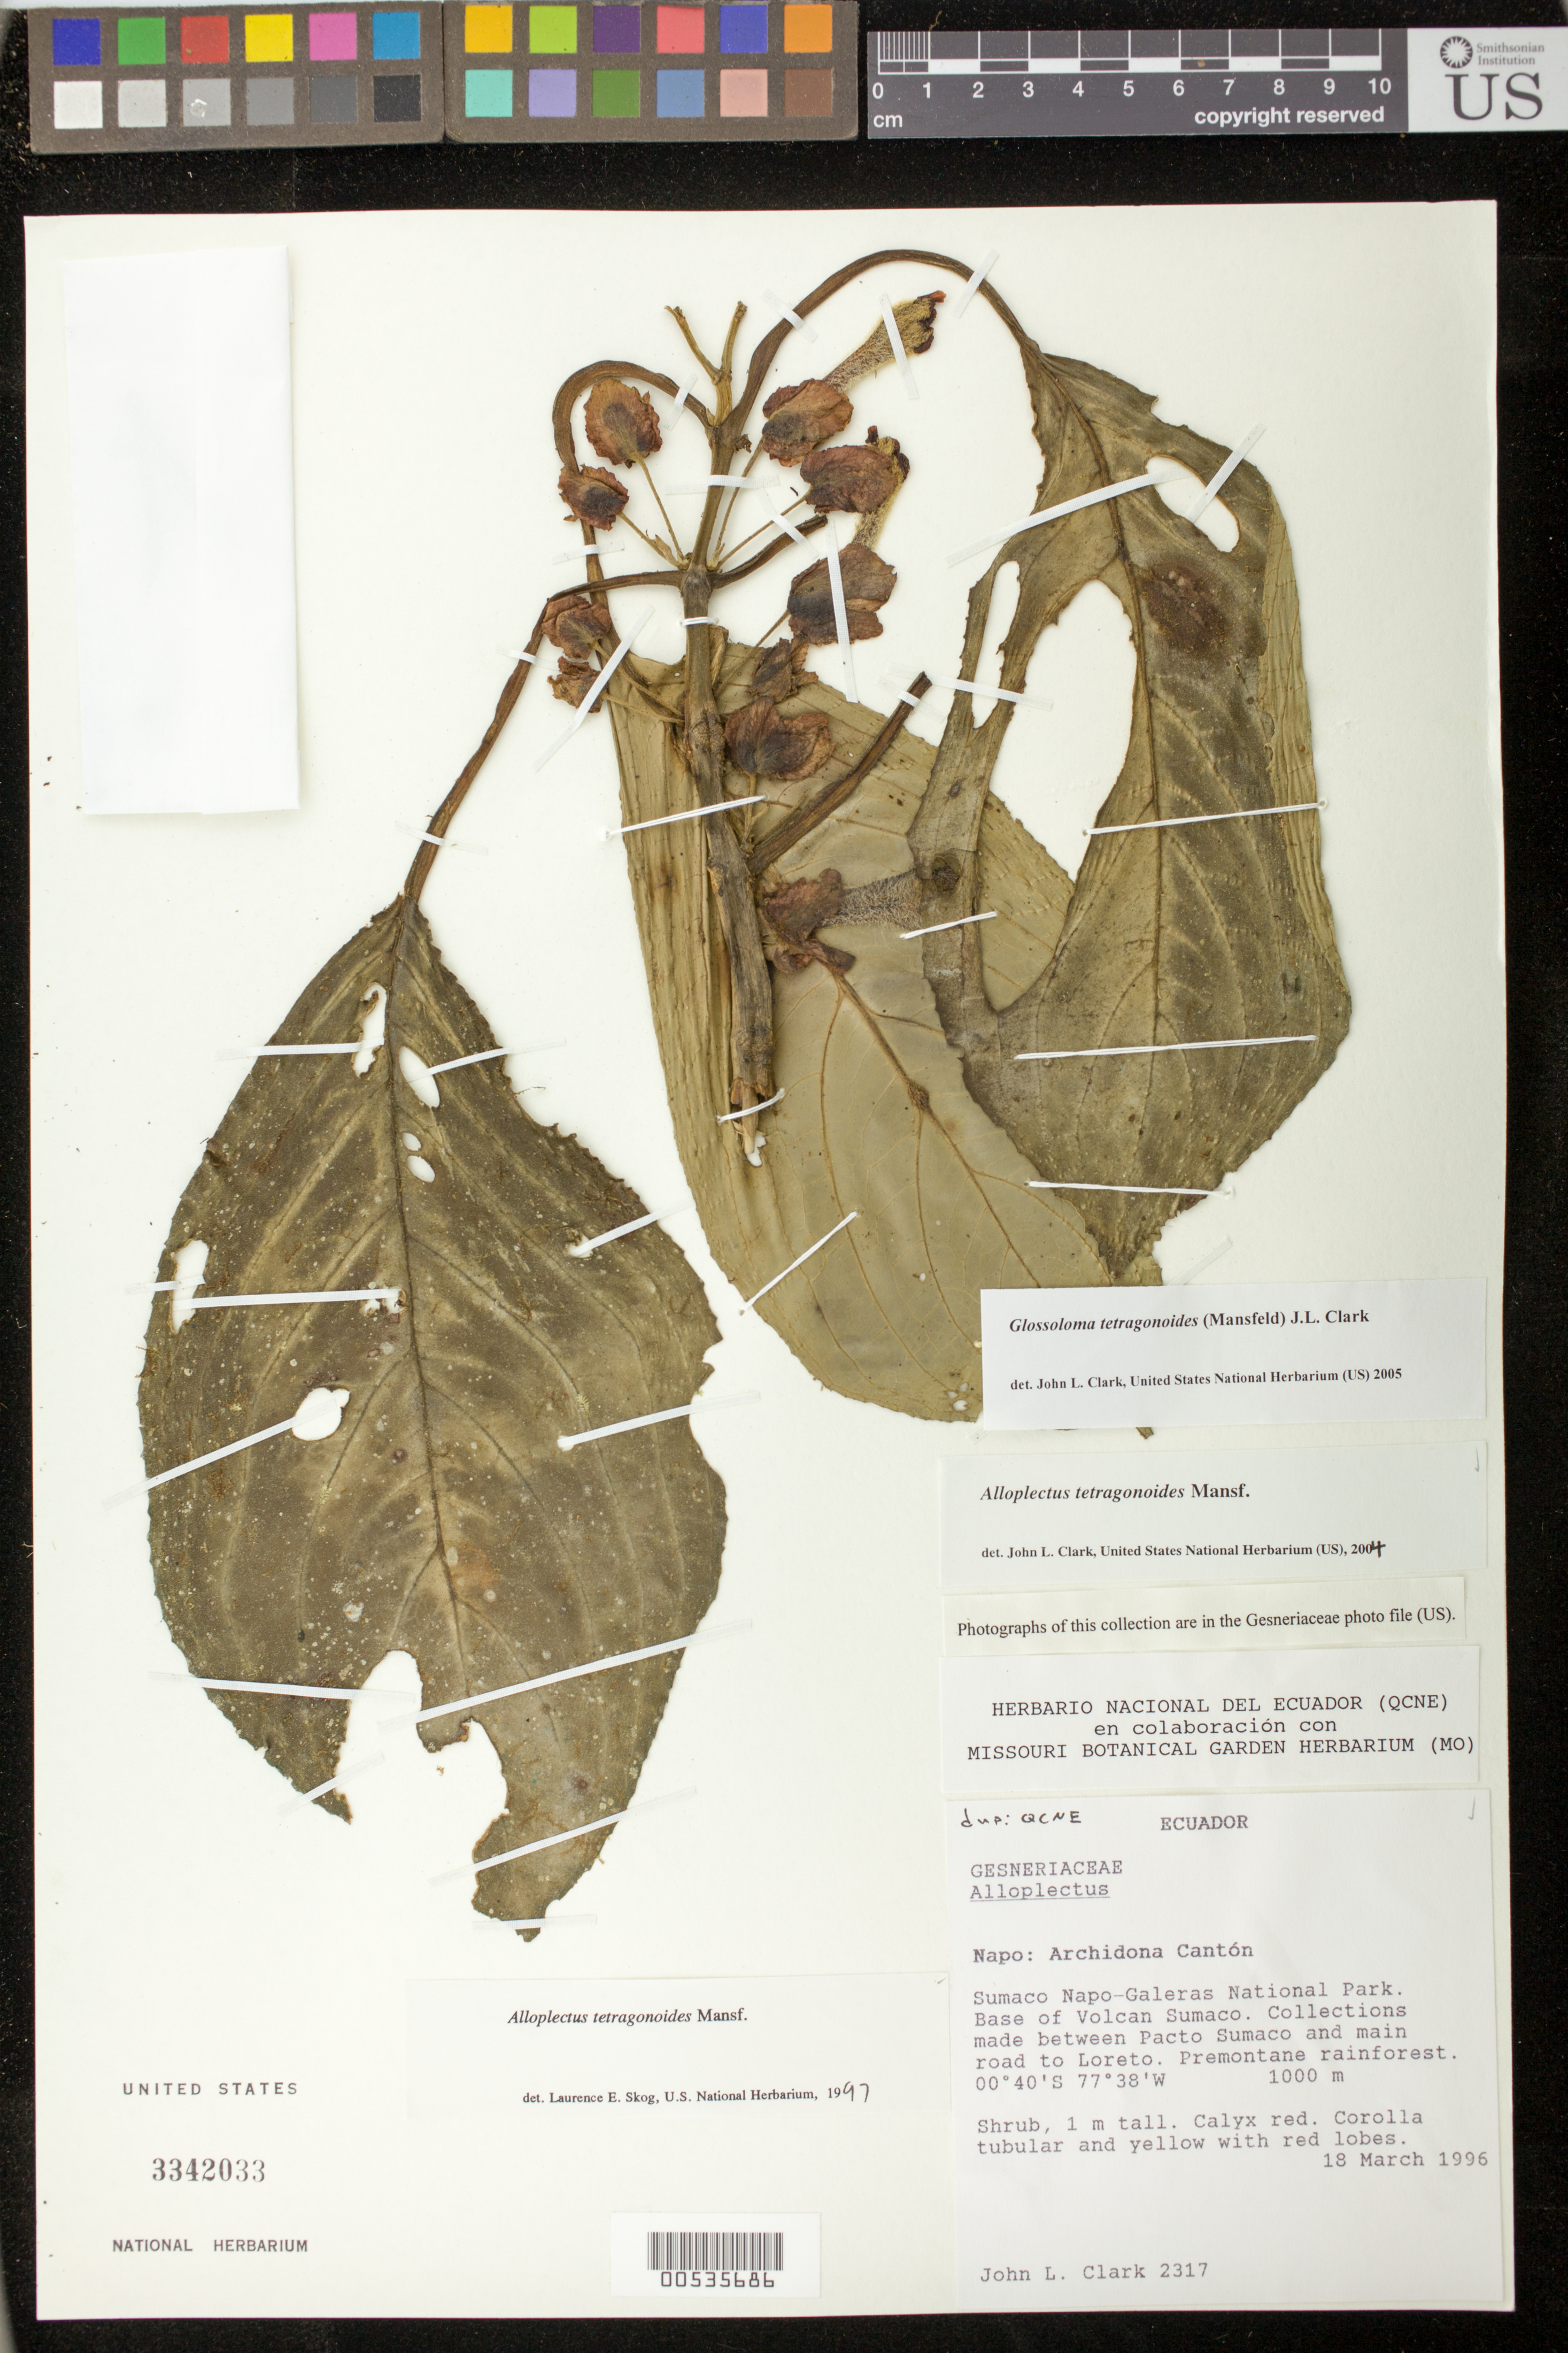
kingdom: Plantae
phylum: Tracheophyta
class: Magnoliopsida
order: Lamiales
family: Gesneriaceae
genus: Glossoloma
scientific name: Glossoloma tetragonoides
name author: (Mansf.) J.L. Clark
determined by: Skog, Laurence E.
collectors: J. L. Clark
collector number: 2317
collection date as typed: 18 Mar 1996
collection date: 1996-03-18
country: Ecuador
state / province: Napo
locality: Archidona Cantón. Sumaco Napo-Galeras National Park, base of Volcan Sumaco; between Pacto Sumaco and main road to Loreto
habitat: Premontane rainforest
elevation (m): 1000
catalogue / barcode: US 3342033